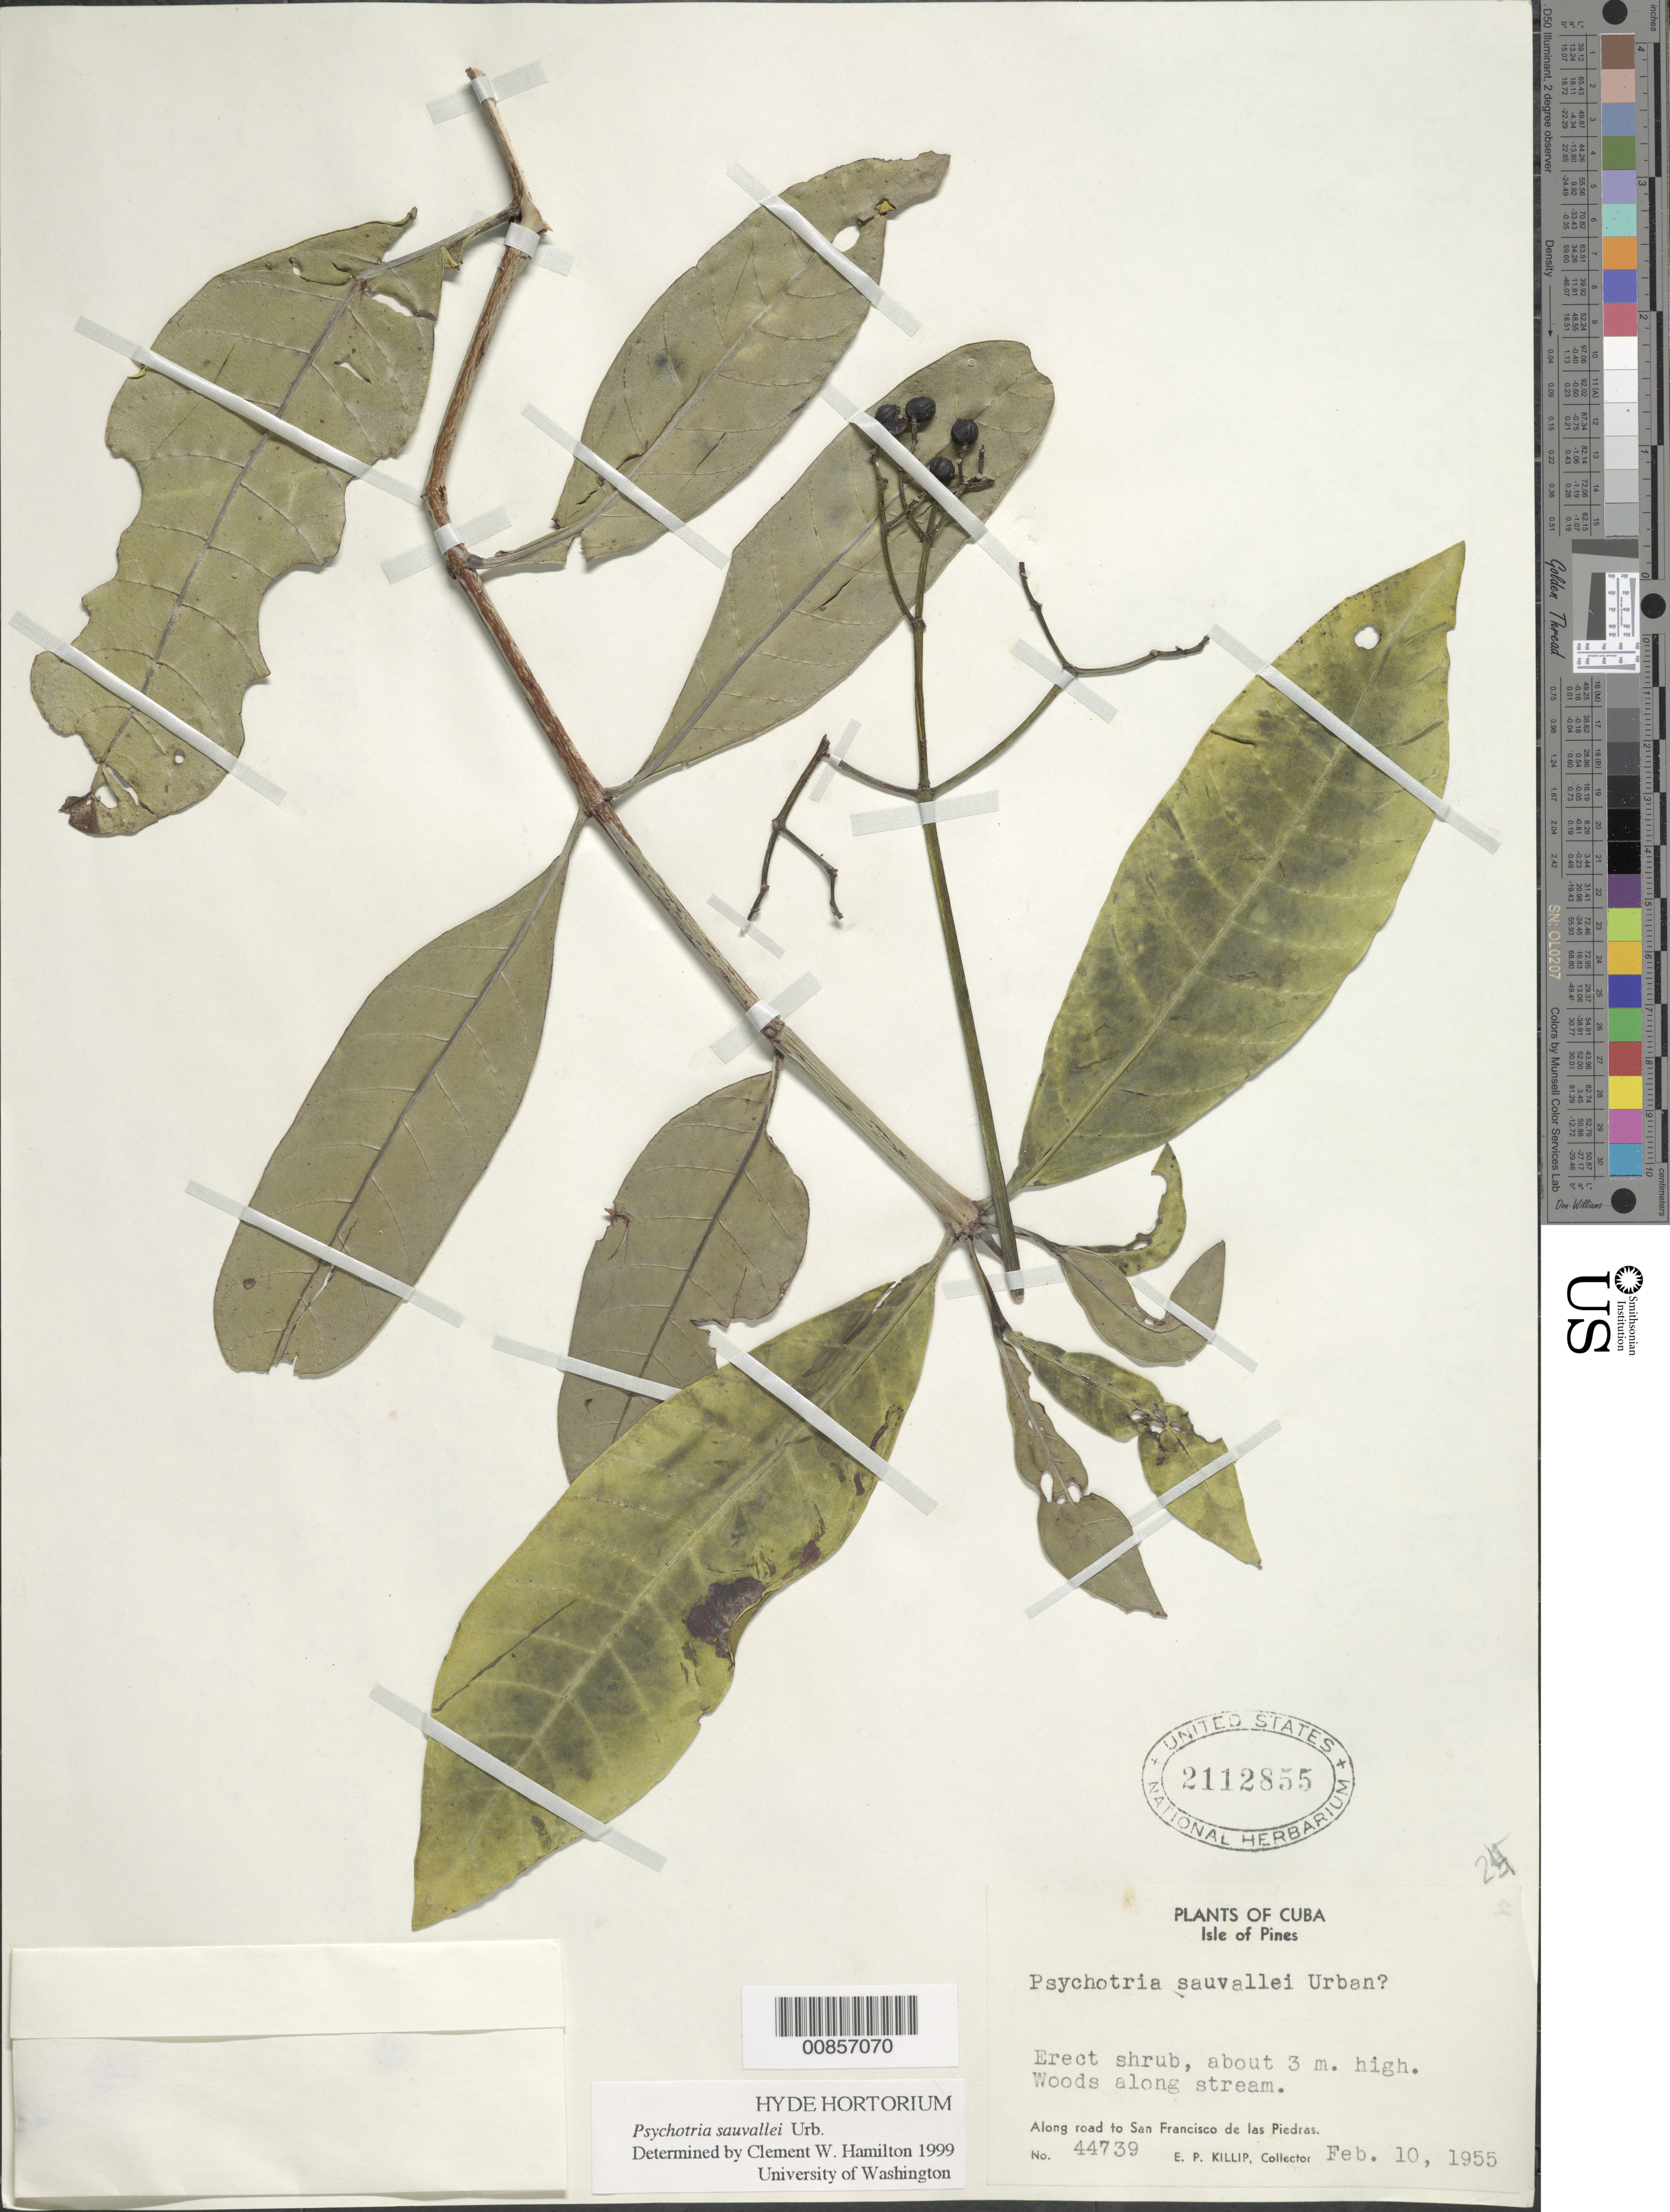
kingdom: Plantae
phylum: Tracheophyta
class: Magnoliopsida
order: Gentianales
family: Rubiaceae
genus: Psychotria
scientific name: Psychotria sauvallei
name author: Urb.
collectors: E. P. Killip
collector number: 44739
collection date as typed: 10 Feb 1955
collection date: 1955-02-10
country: Cuba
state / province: Isla de La Juventud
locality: Along road to San Francisco de las Piedras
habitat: Woods along stream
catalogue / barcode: US 2112855